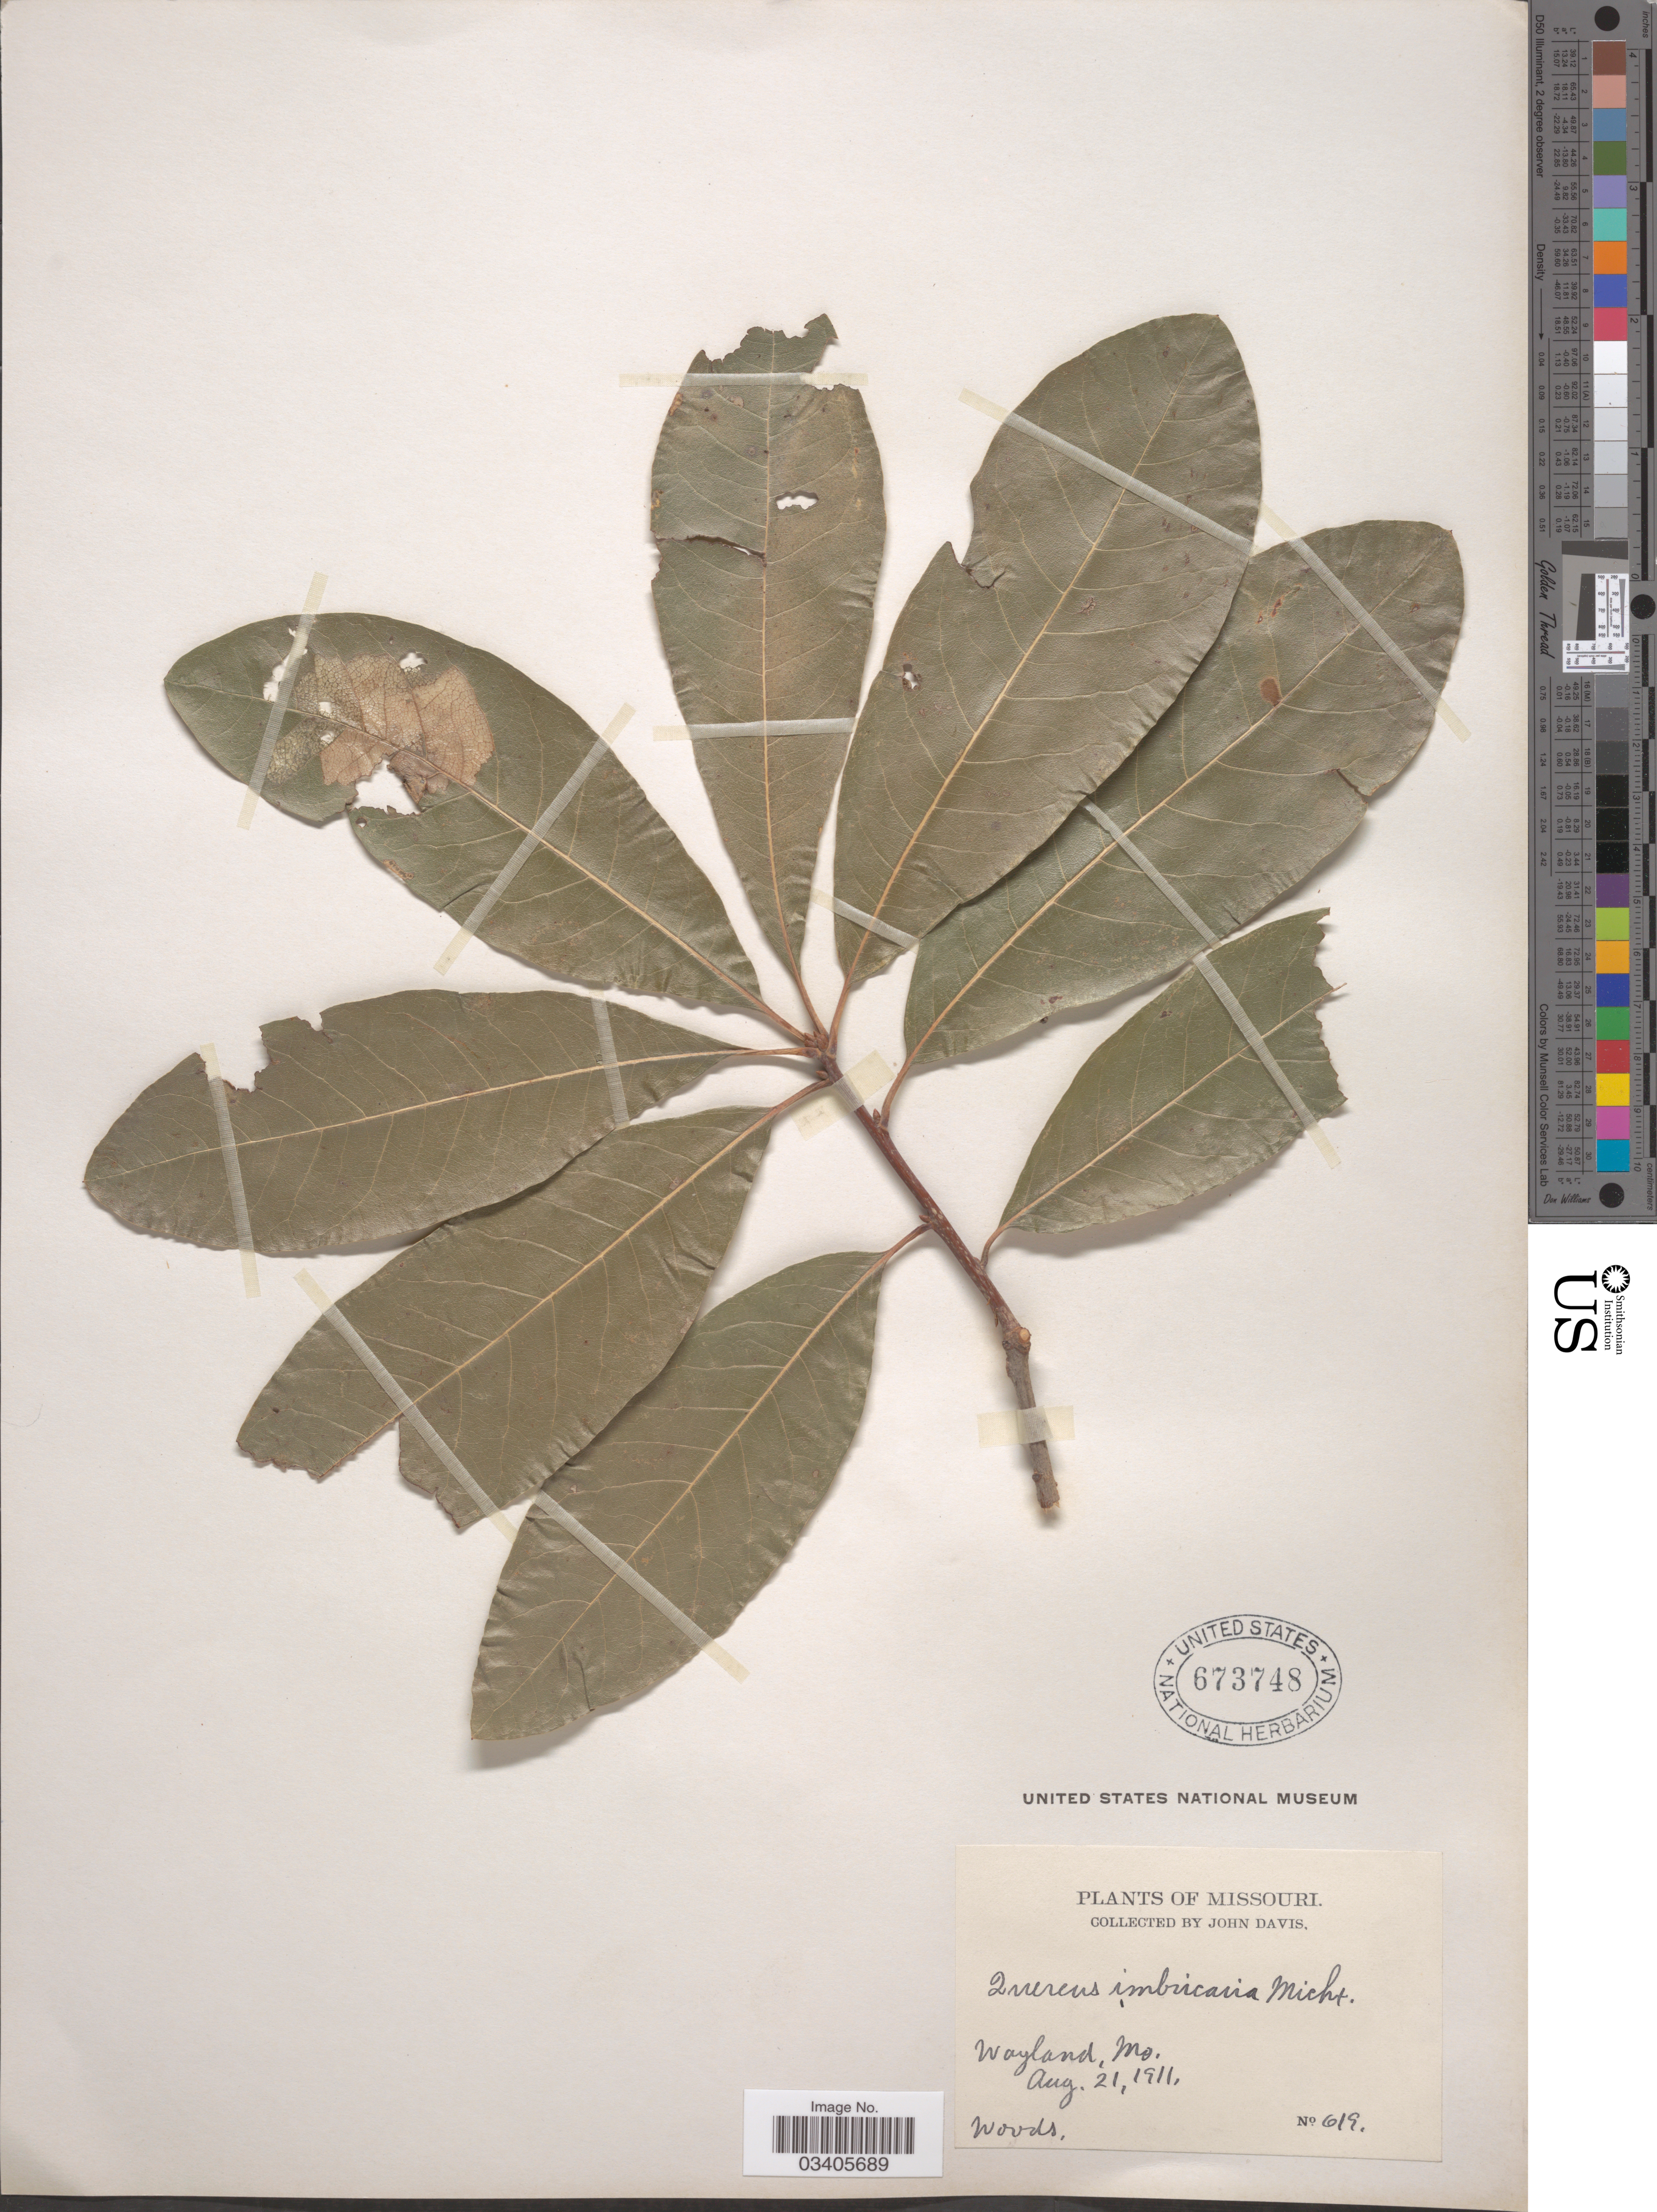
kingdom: Plantae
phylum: Tracheophyta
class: Magnoliopsida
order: Fagales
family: Fagaceae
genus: Quercus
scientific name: Quercus imbricaria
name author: Michx.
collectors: J. Davis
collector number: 619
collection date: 1911-08-21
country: United States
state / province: Missouri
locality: Wayland.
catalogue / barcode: US 673748